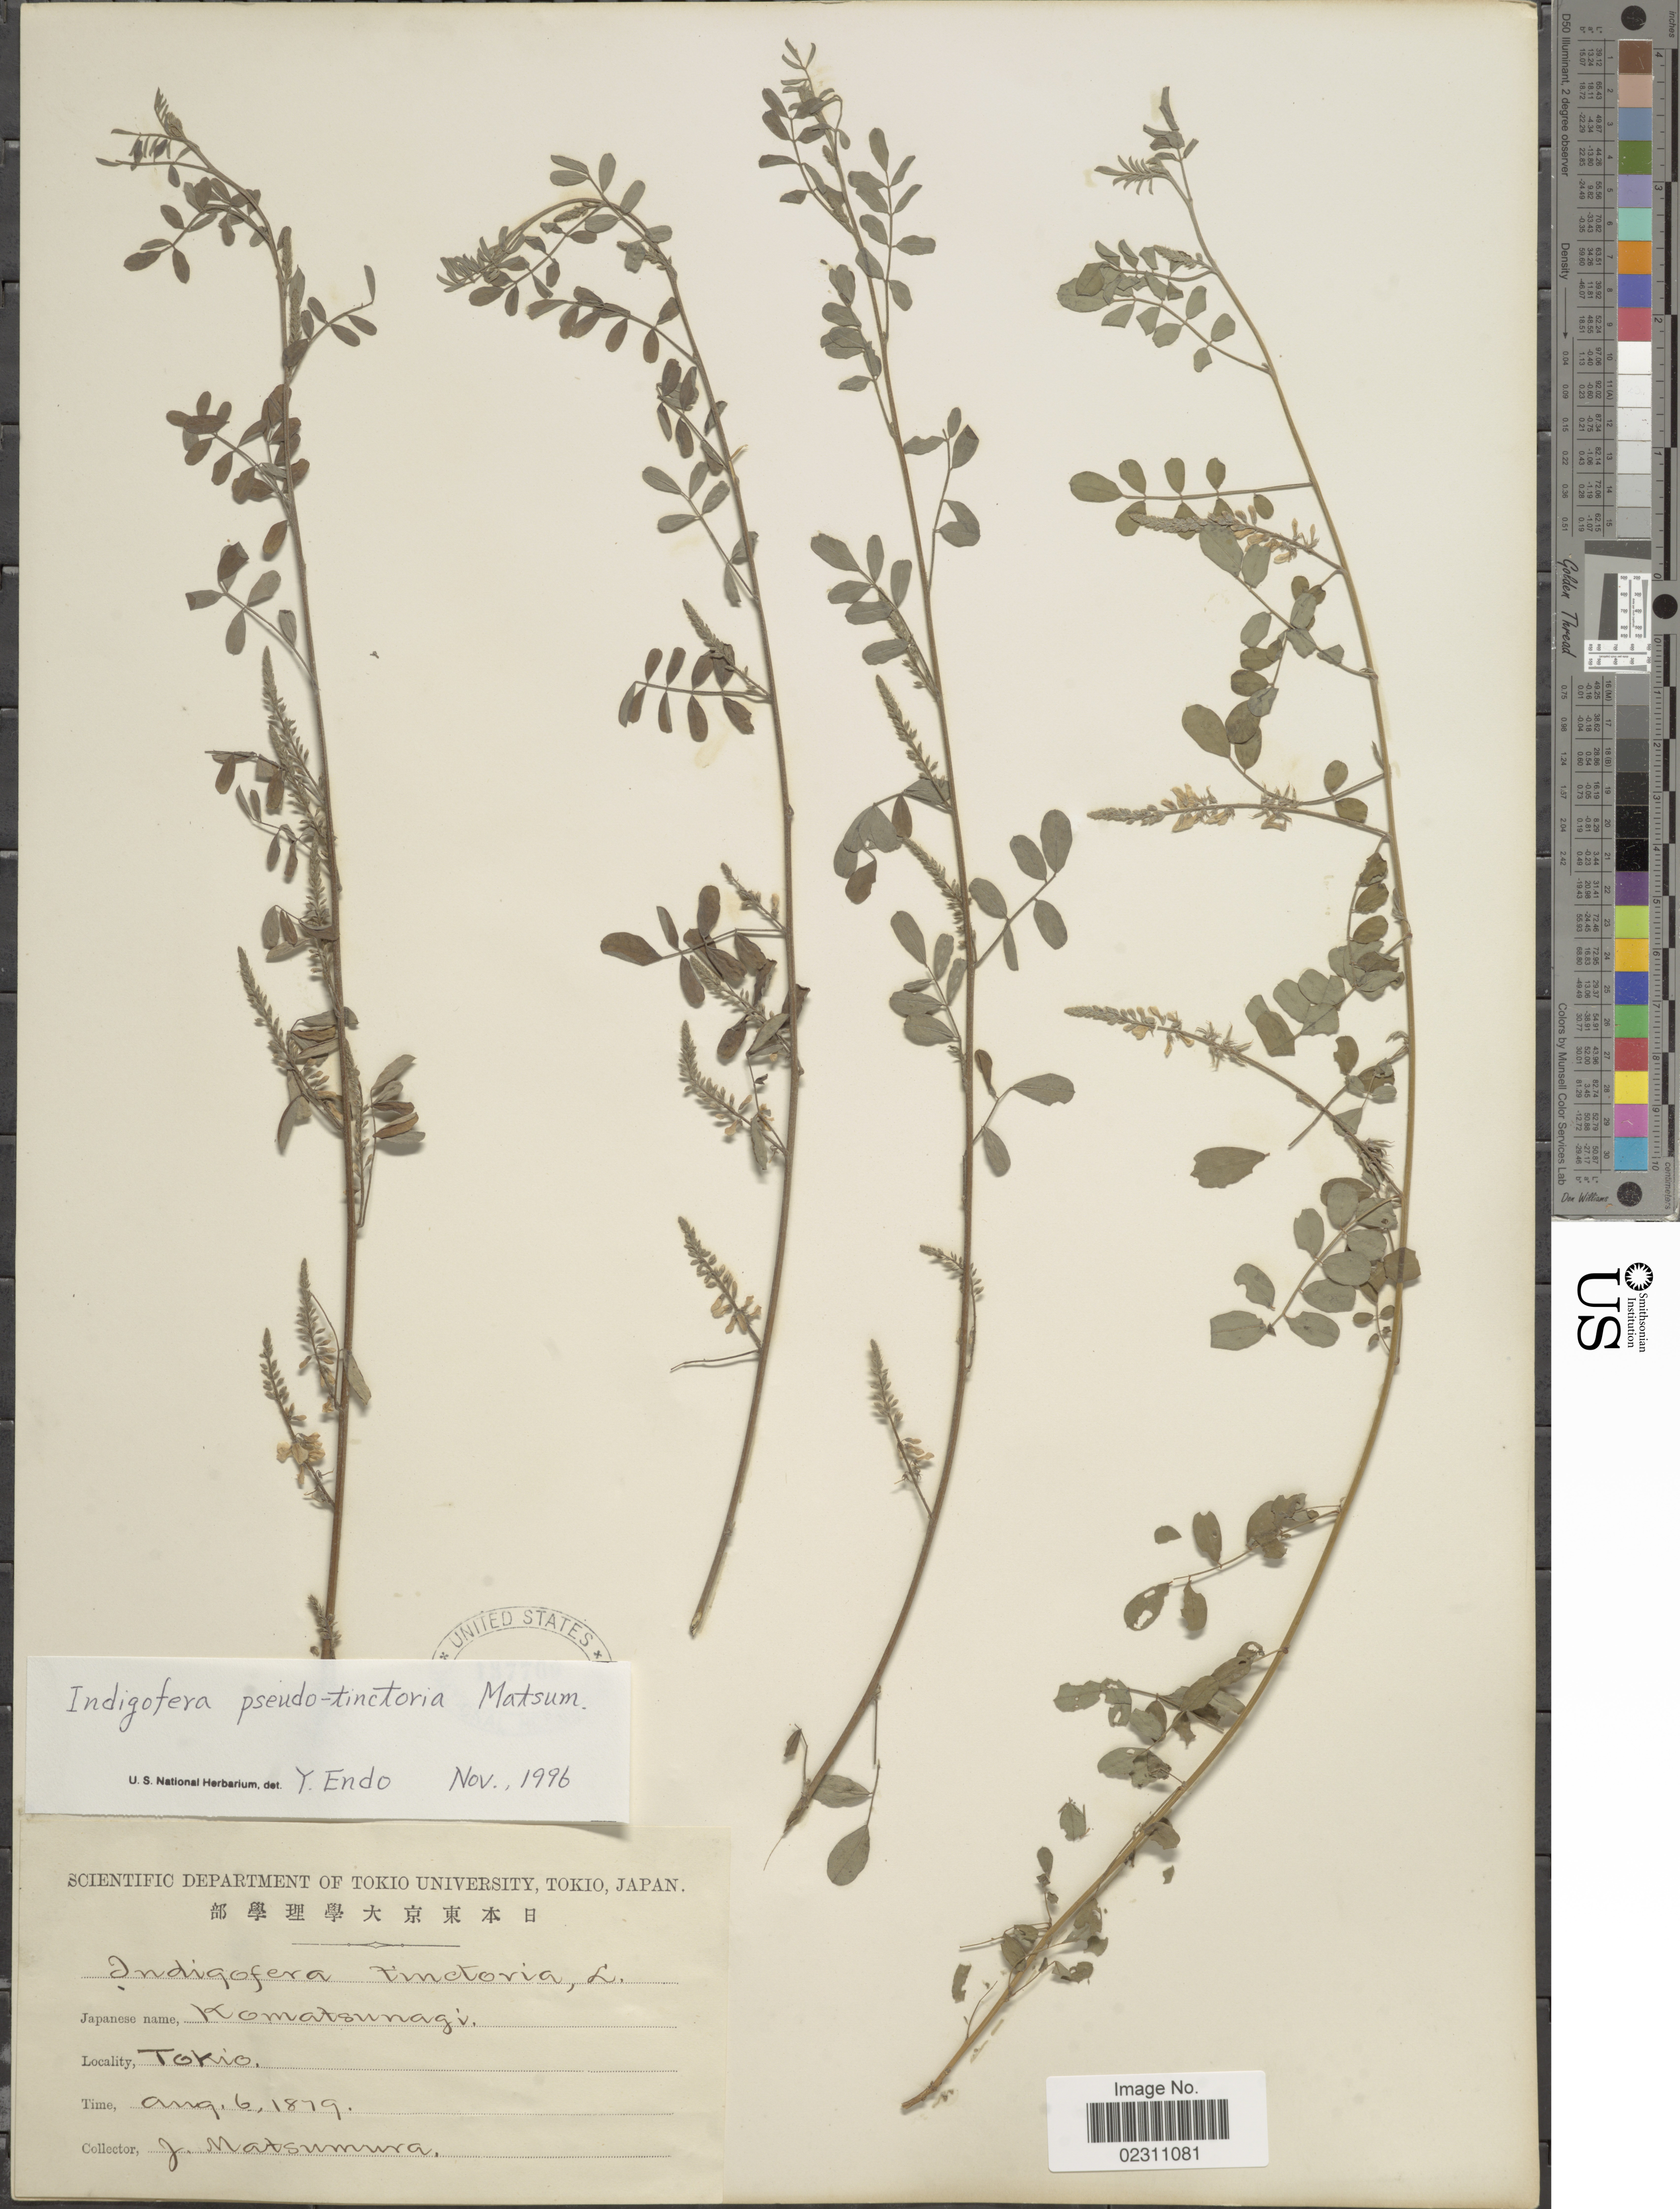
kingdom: Plantae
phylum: Tracheophyta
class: Magnoliopsida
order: Fabales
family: Fabaceae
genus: Indigofera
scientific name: Indigofera pseudotinctoria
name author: Matsum.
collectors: J. Matsumura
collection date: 1879-08-06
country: Japan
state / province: Tokyo, Federal City of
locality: Tokio